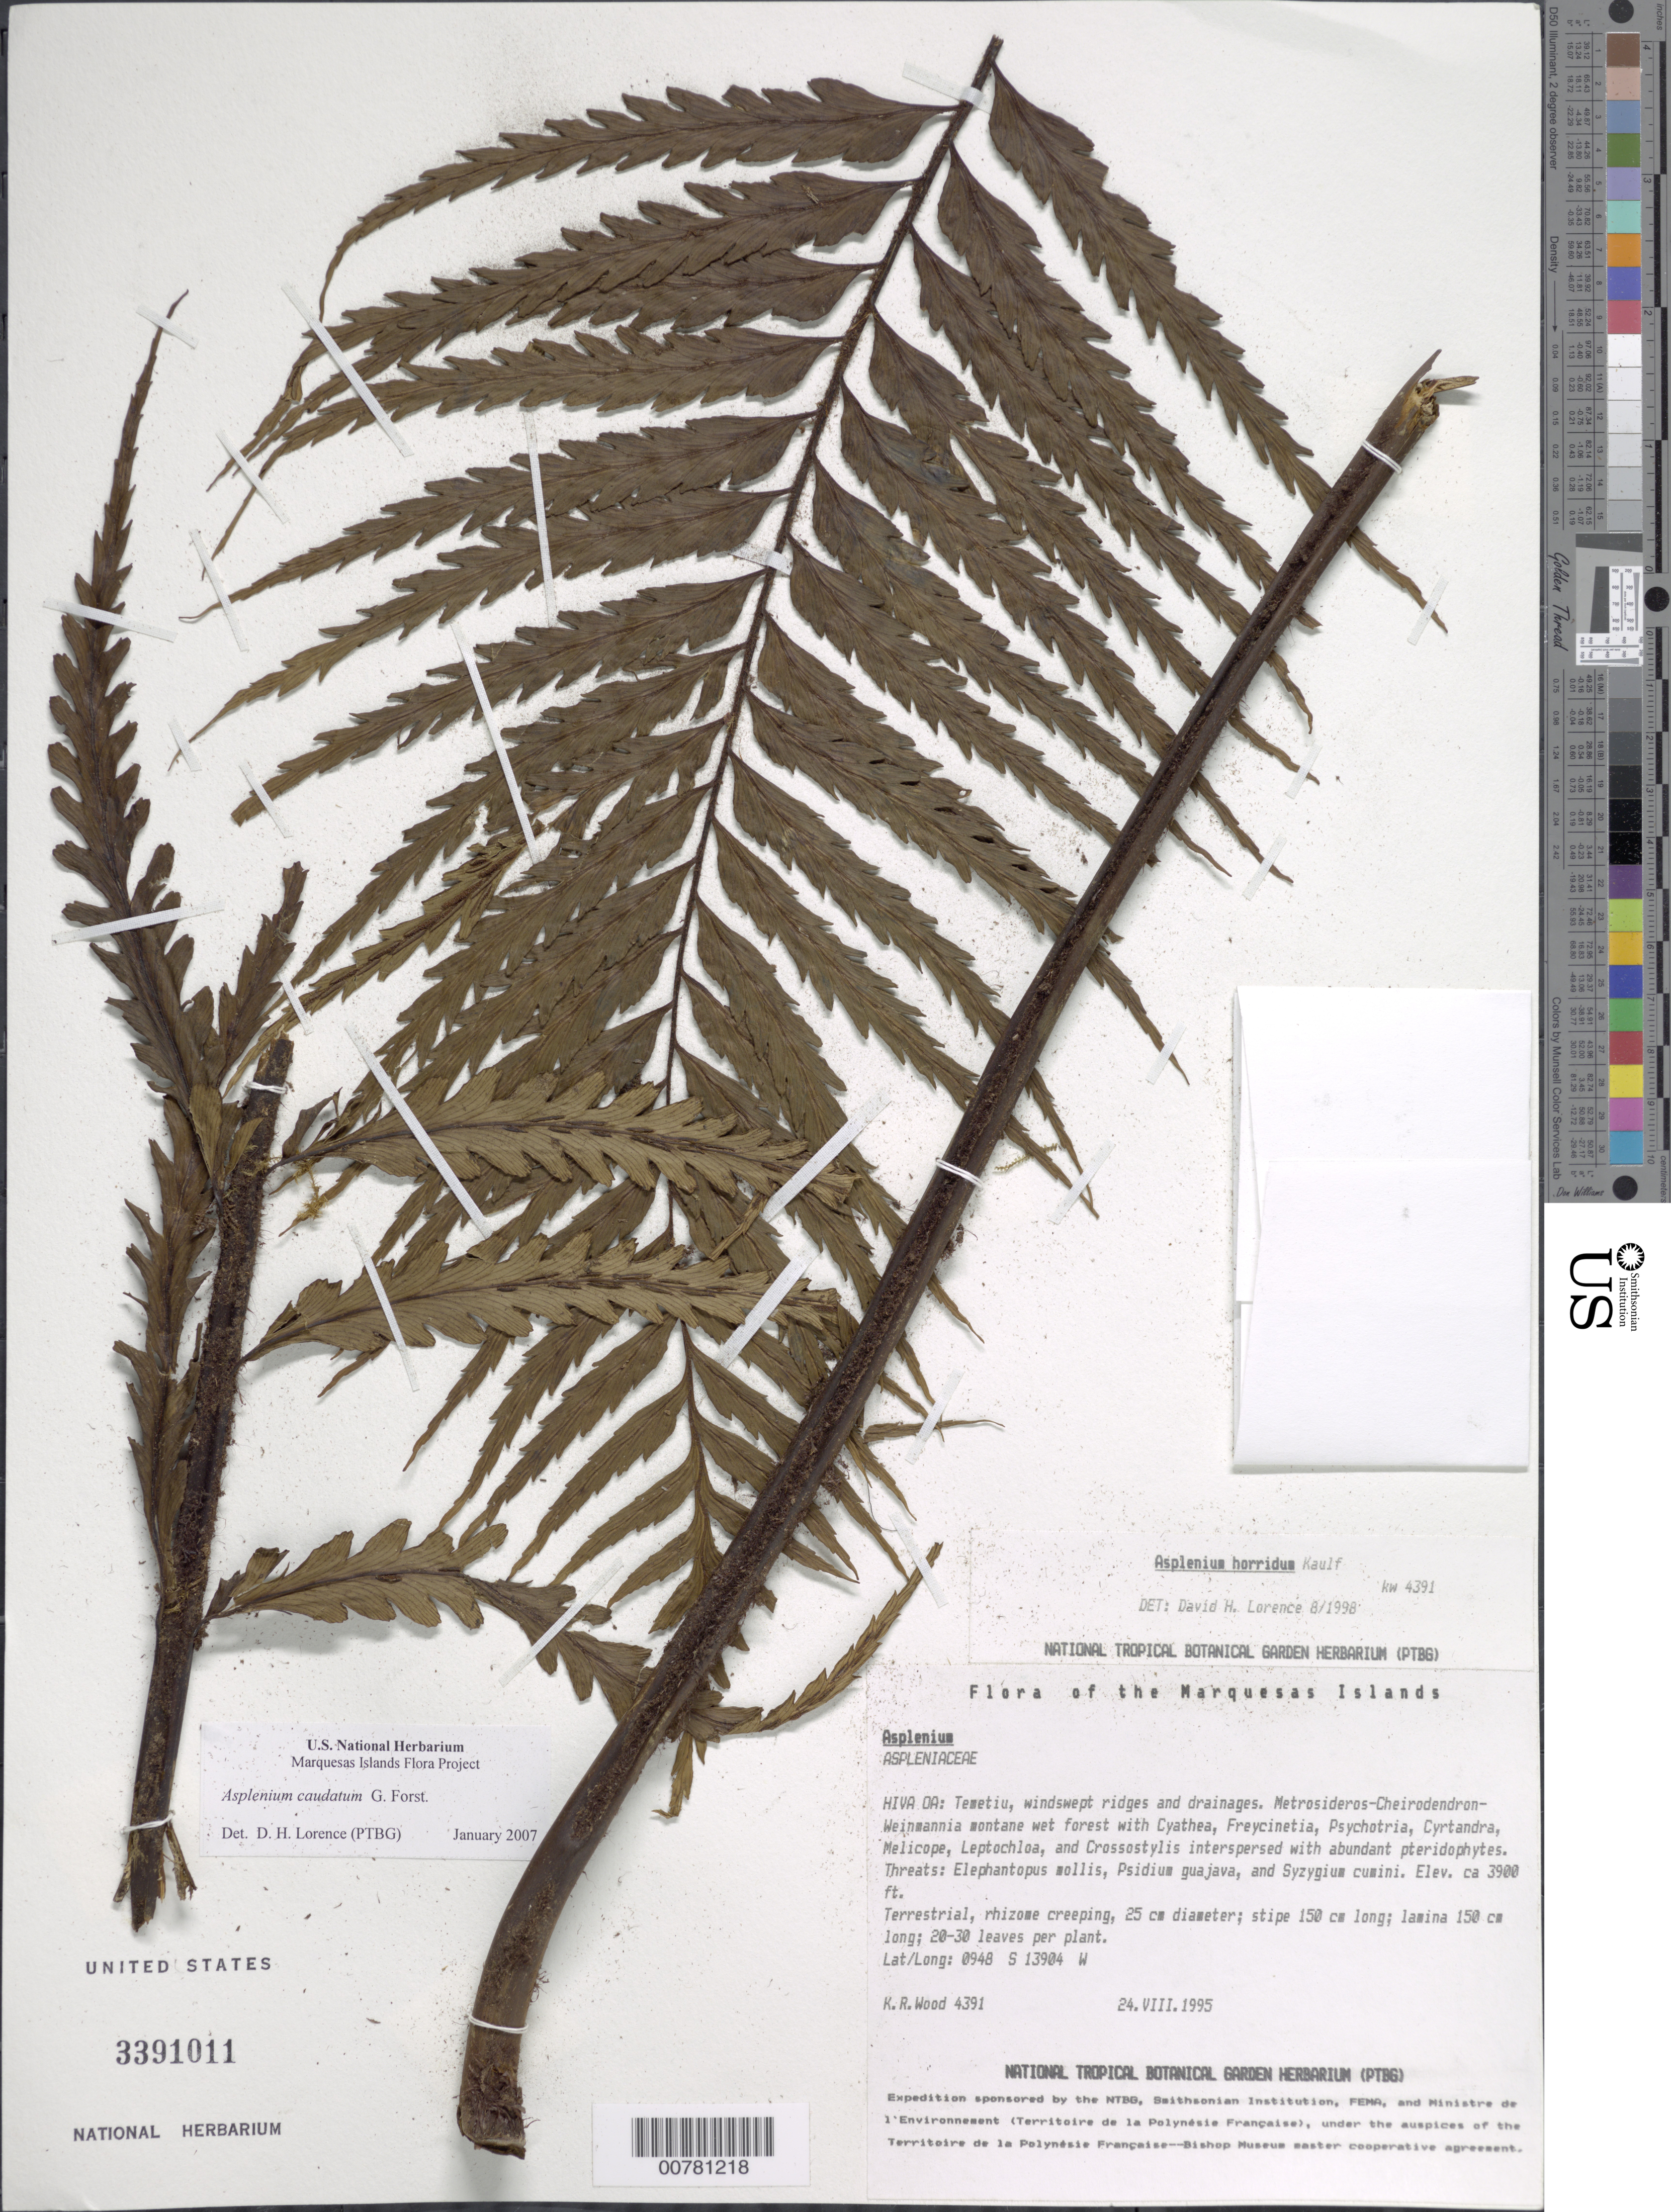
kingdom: Plantae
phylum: Tracheophyta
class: Polypodiopsida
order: Polypodiales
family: Aspleniaceae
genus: Asplenium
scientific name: Asplenium horridum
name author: Kaulf.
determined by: Wagner, W. L., (BOT), Smithsonian Institution - National Museum of Natural History (UNITED STATES)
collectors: K. R. Wood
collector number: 4391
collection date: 1995-08-24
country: French Polynesia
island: Hiva Oa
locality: Temetiu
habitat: Windswept ridges and drainages. In Metrosideros - Cheirodendron - Weinmannia montane wet forest and Cyathea - Freycinetia interspersed with rich pteridophyte forests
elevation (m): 1189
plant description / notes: Elaphantopsis mollis, Psidium guajava, Syzygium cuminii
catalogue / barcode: US 3391011